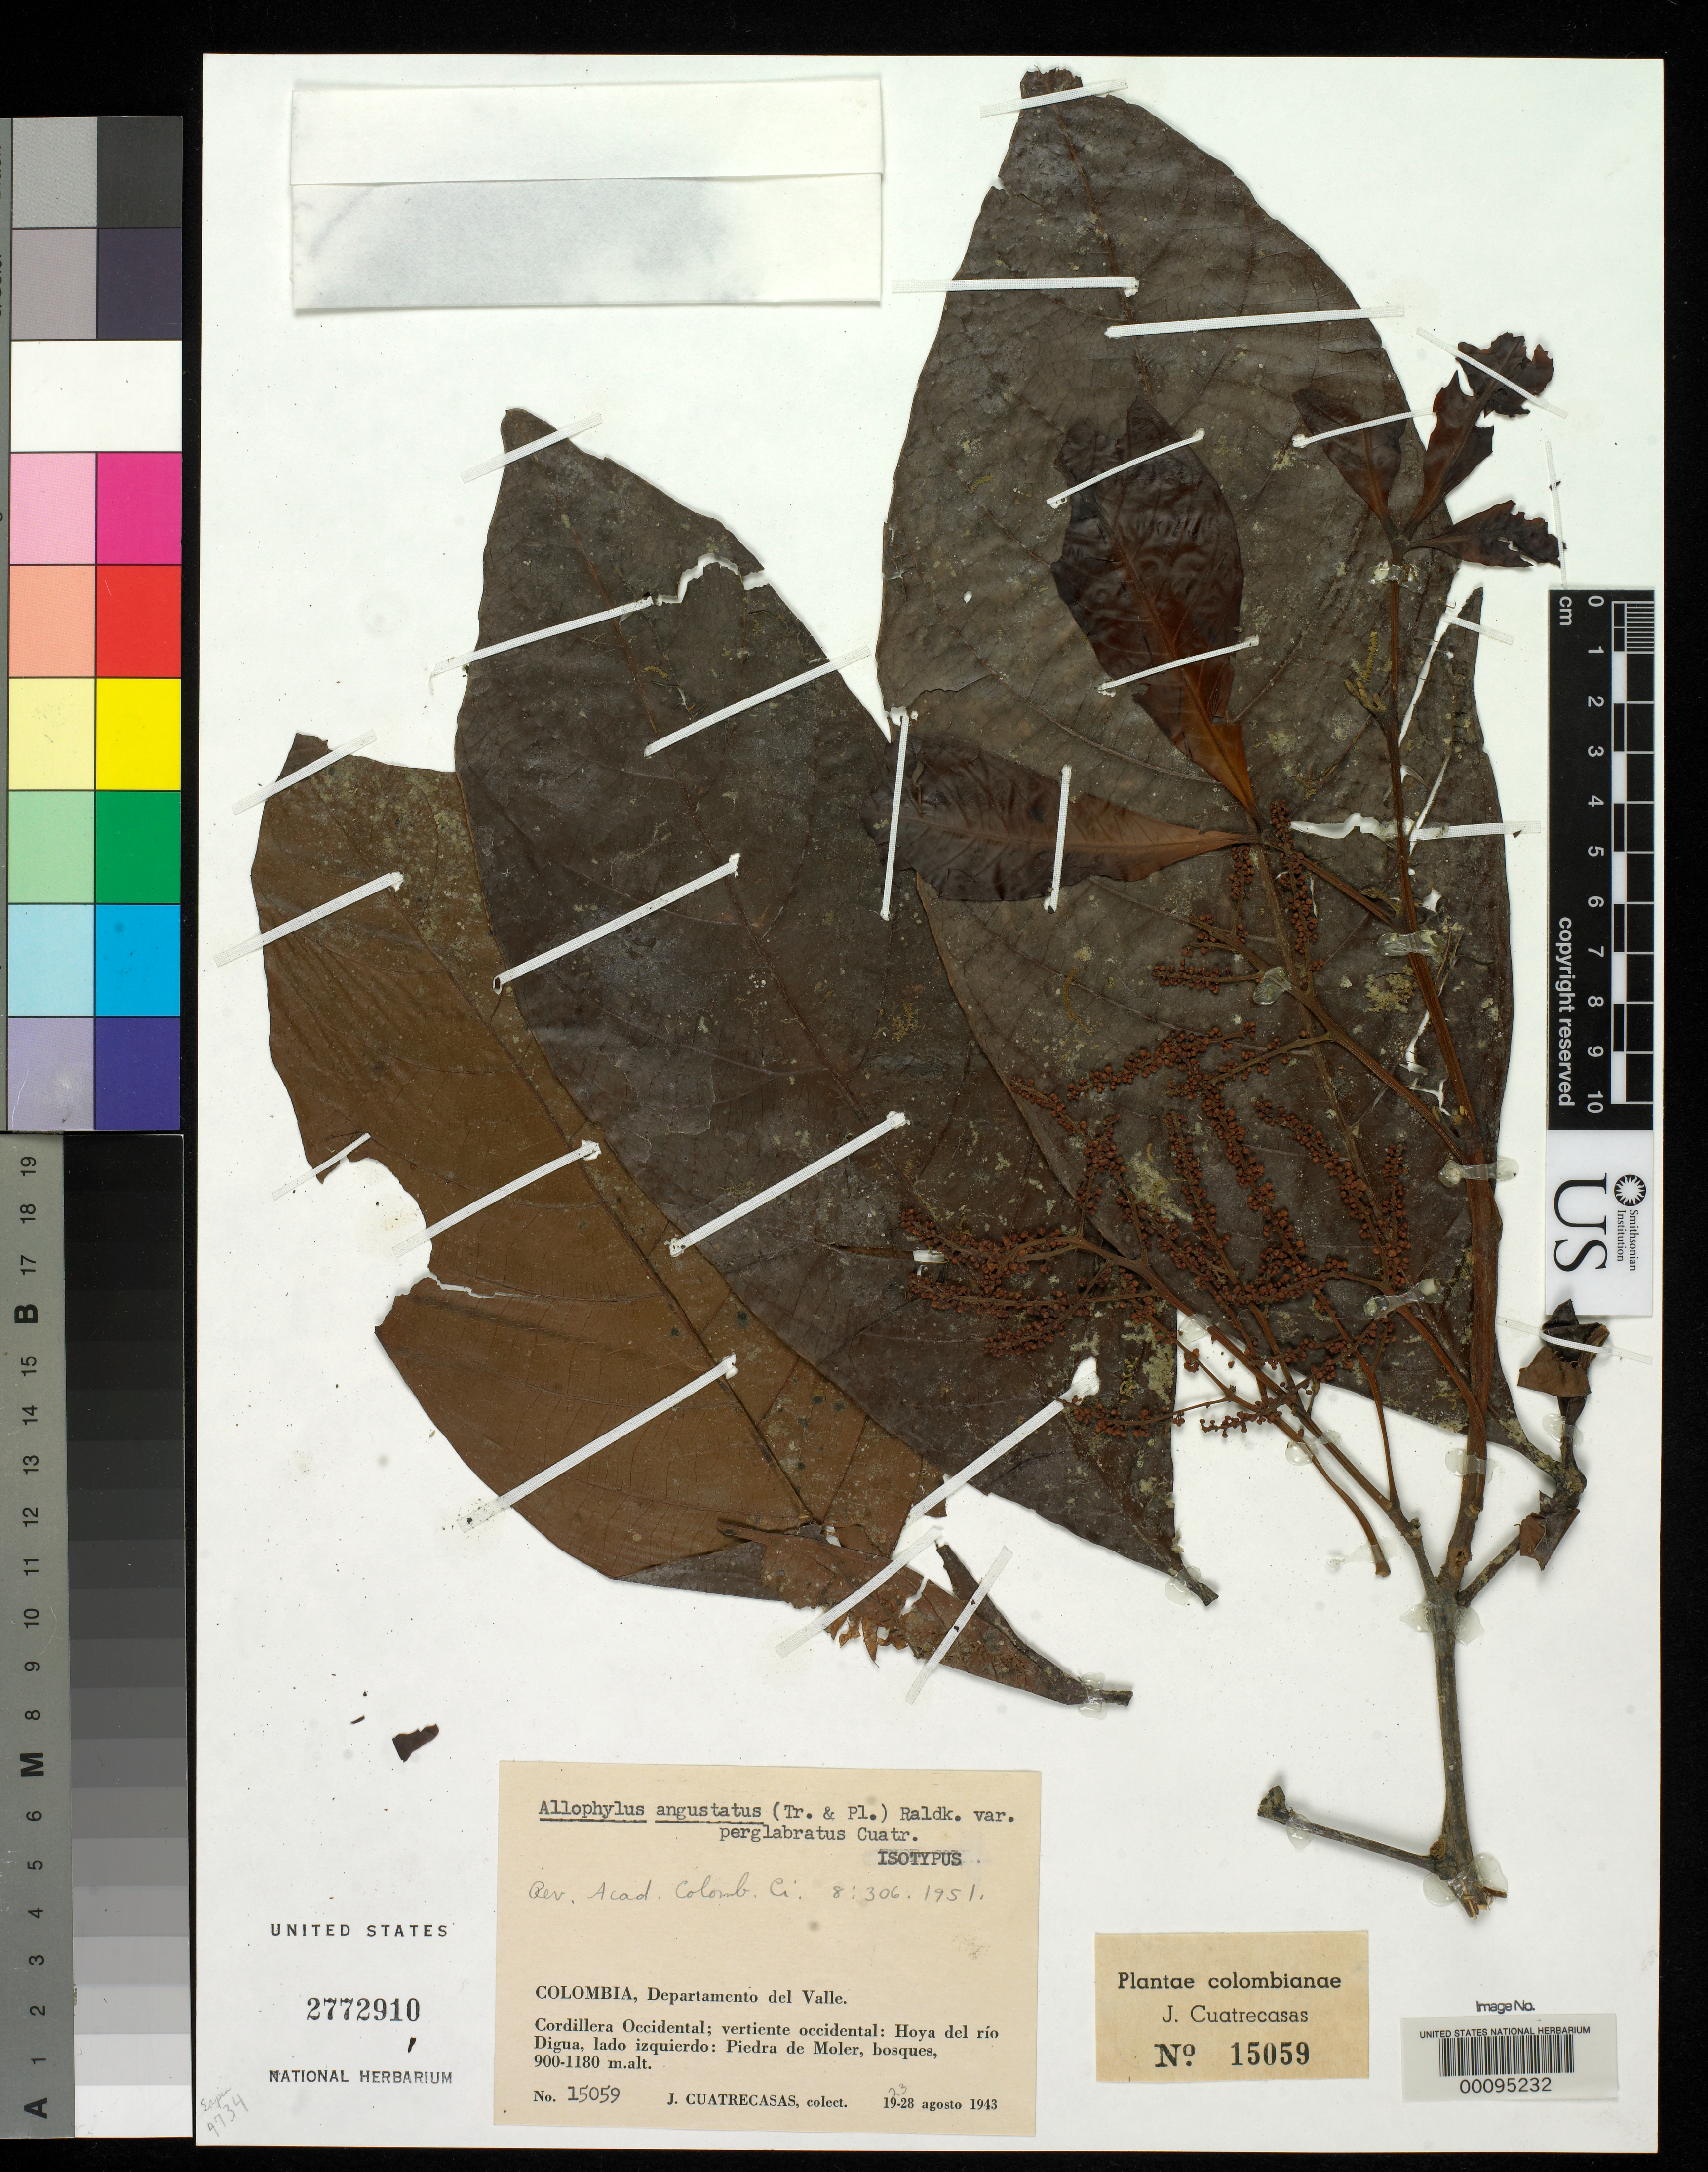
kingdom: Plantae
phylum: Tracheophyta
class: Magnoliopsida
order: Sapindales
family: Sapindaceae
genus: Allophylus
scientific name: Allophylus augustatus var. perglabratus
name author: Cuatrec.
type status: Isotype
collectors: J. Cuatrecasas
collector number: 15059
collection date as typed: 23 Aug 1943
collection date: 1943-08-23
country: Colombia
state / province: Valle del Cauca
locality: Hoya del Rio Digua, Piedra de Moler.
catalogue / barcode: US 2772910